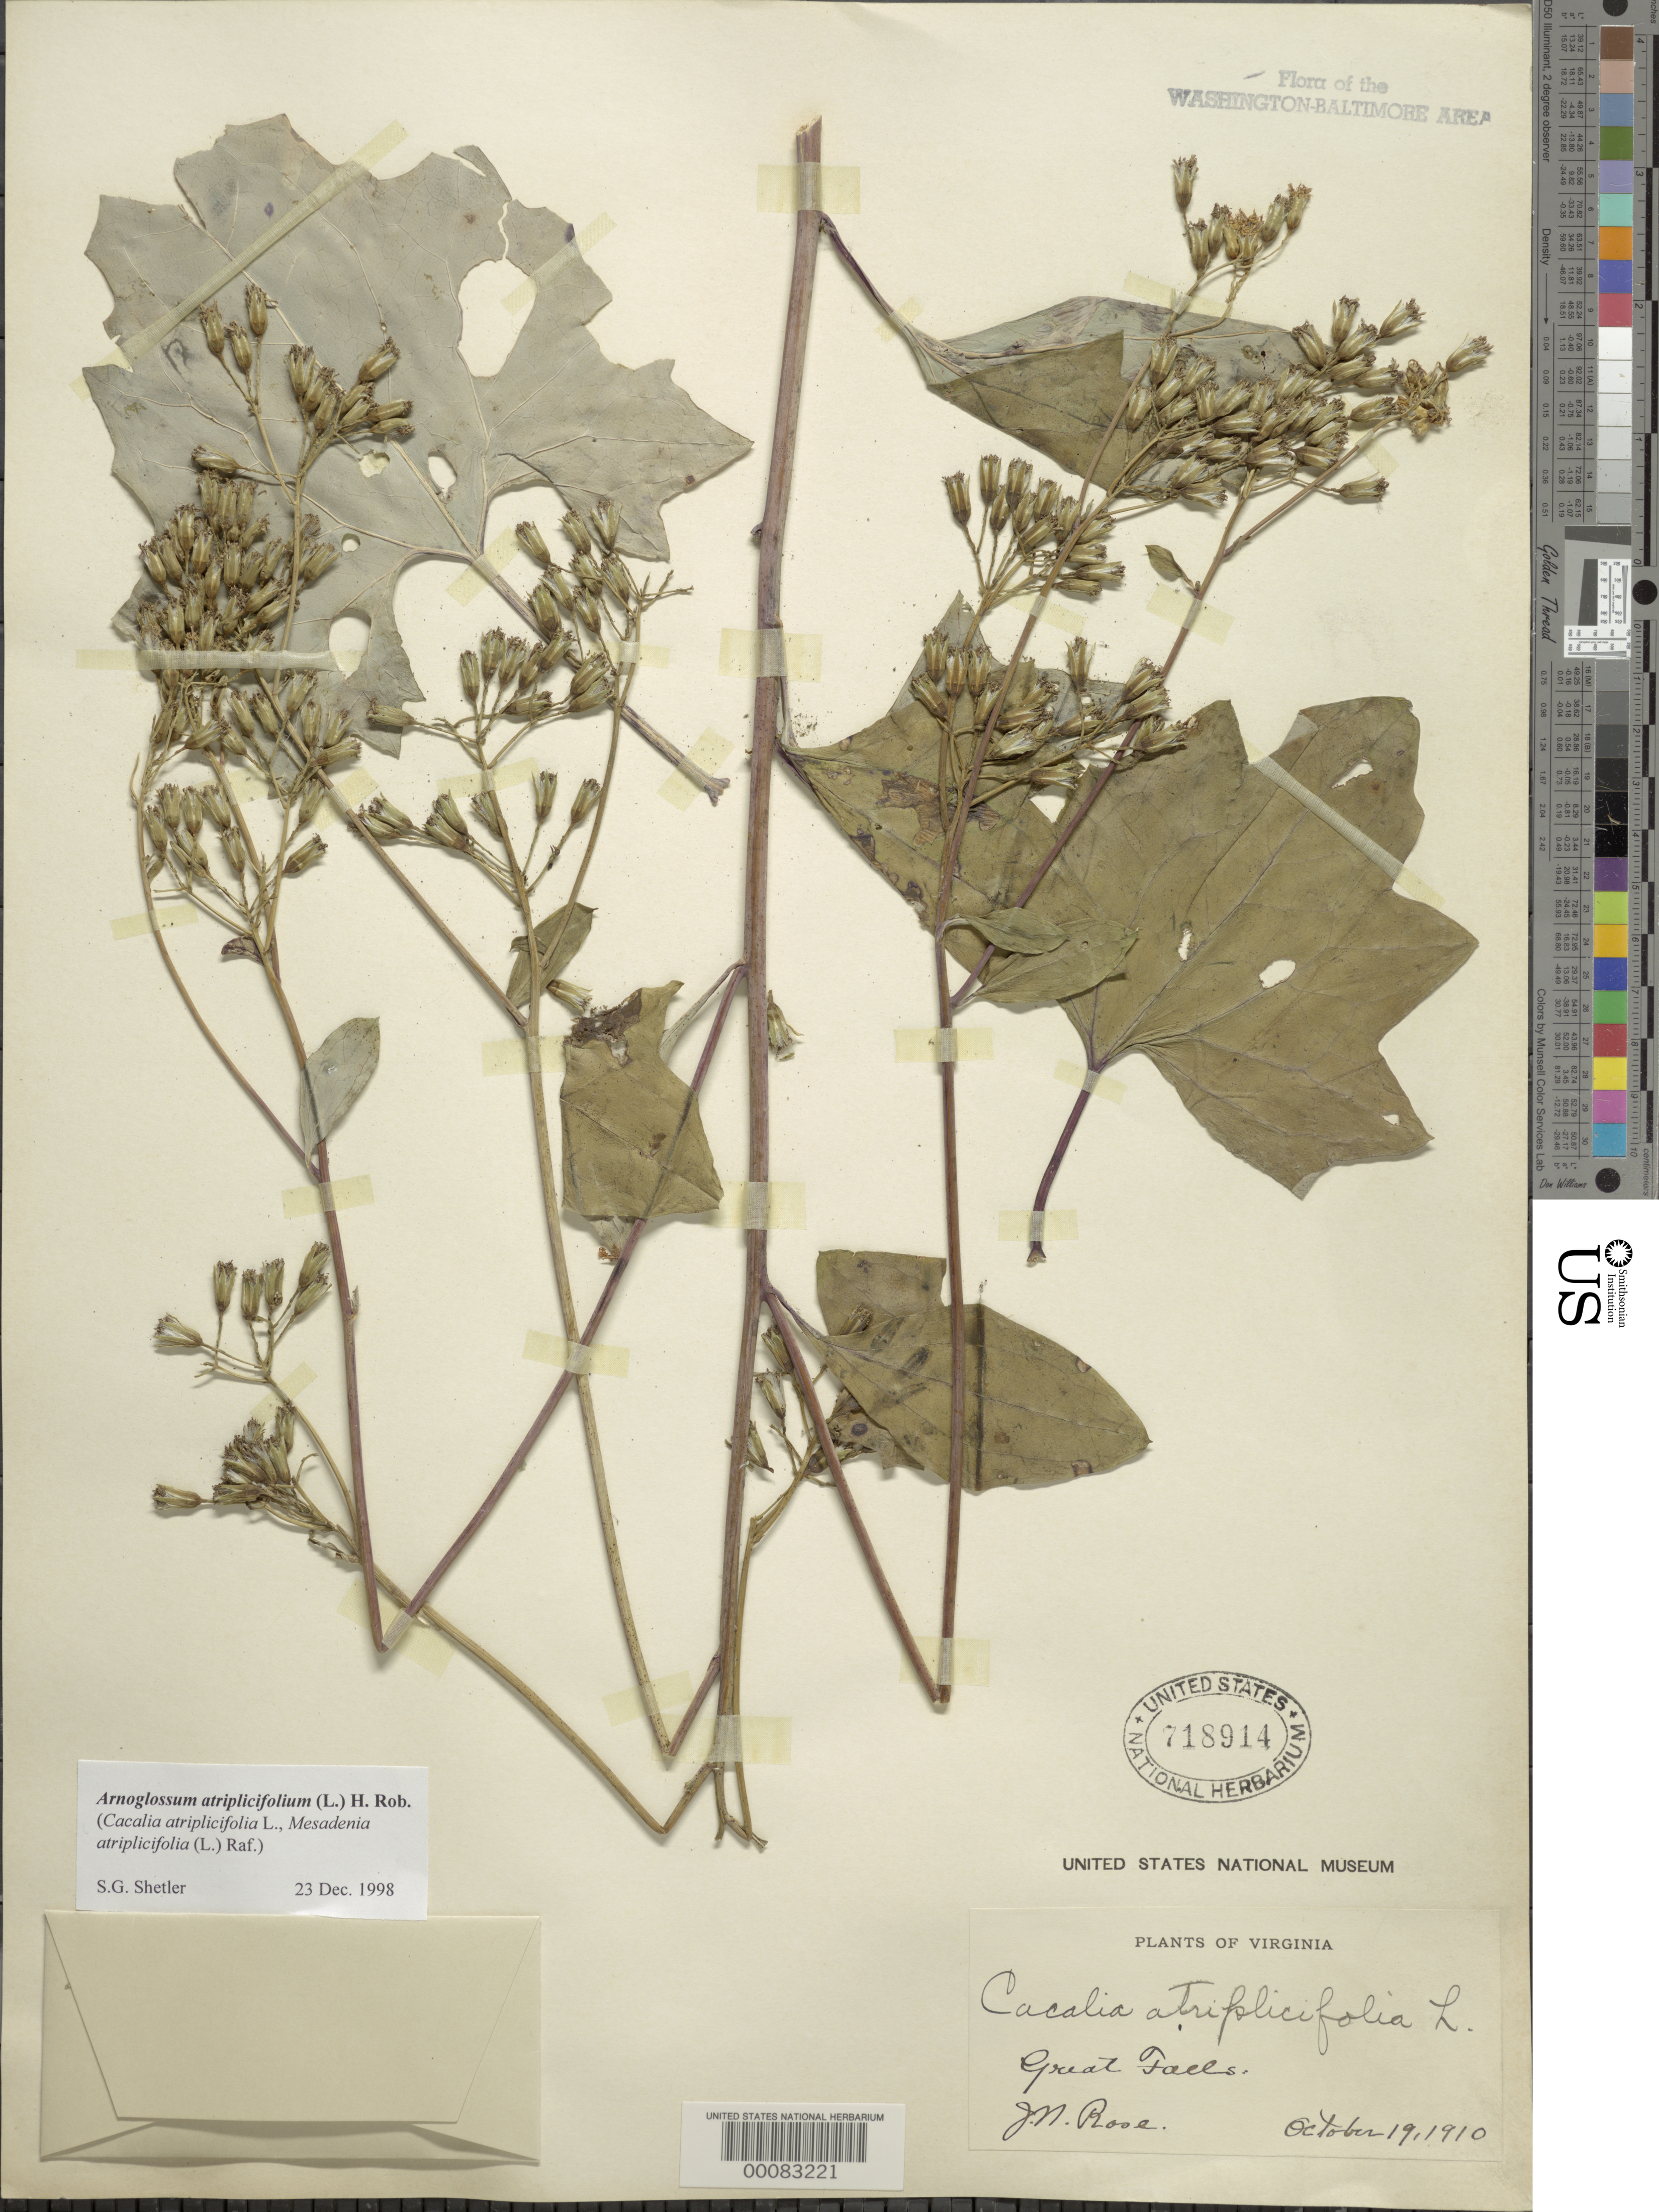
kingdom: Plantae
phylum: Tracheophyta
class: Magnoliopsida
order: Asterales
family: Asteraceae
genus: Arnoglossum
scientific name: Arnoglossum atriplicifolium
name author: (L.) H. Rob.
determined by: Shetler, Stanwyn G., (US), NMNH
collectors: J. N. Rose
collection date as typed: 19 Oct 1910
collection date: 1910-10-19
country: United States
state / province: Virginia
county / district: Fairfax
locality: Great Falls C. & O. Canal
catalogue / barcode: US 718914